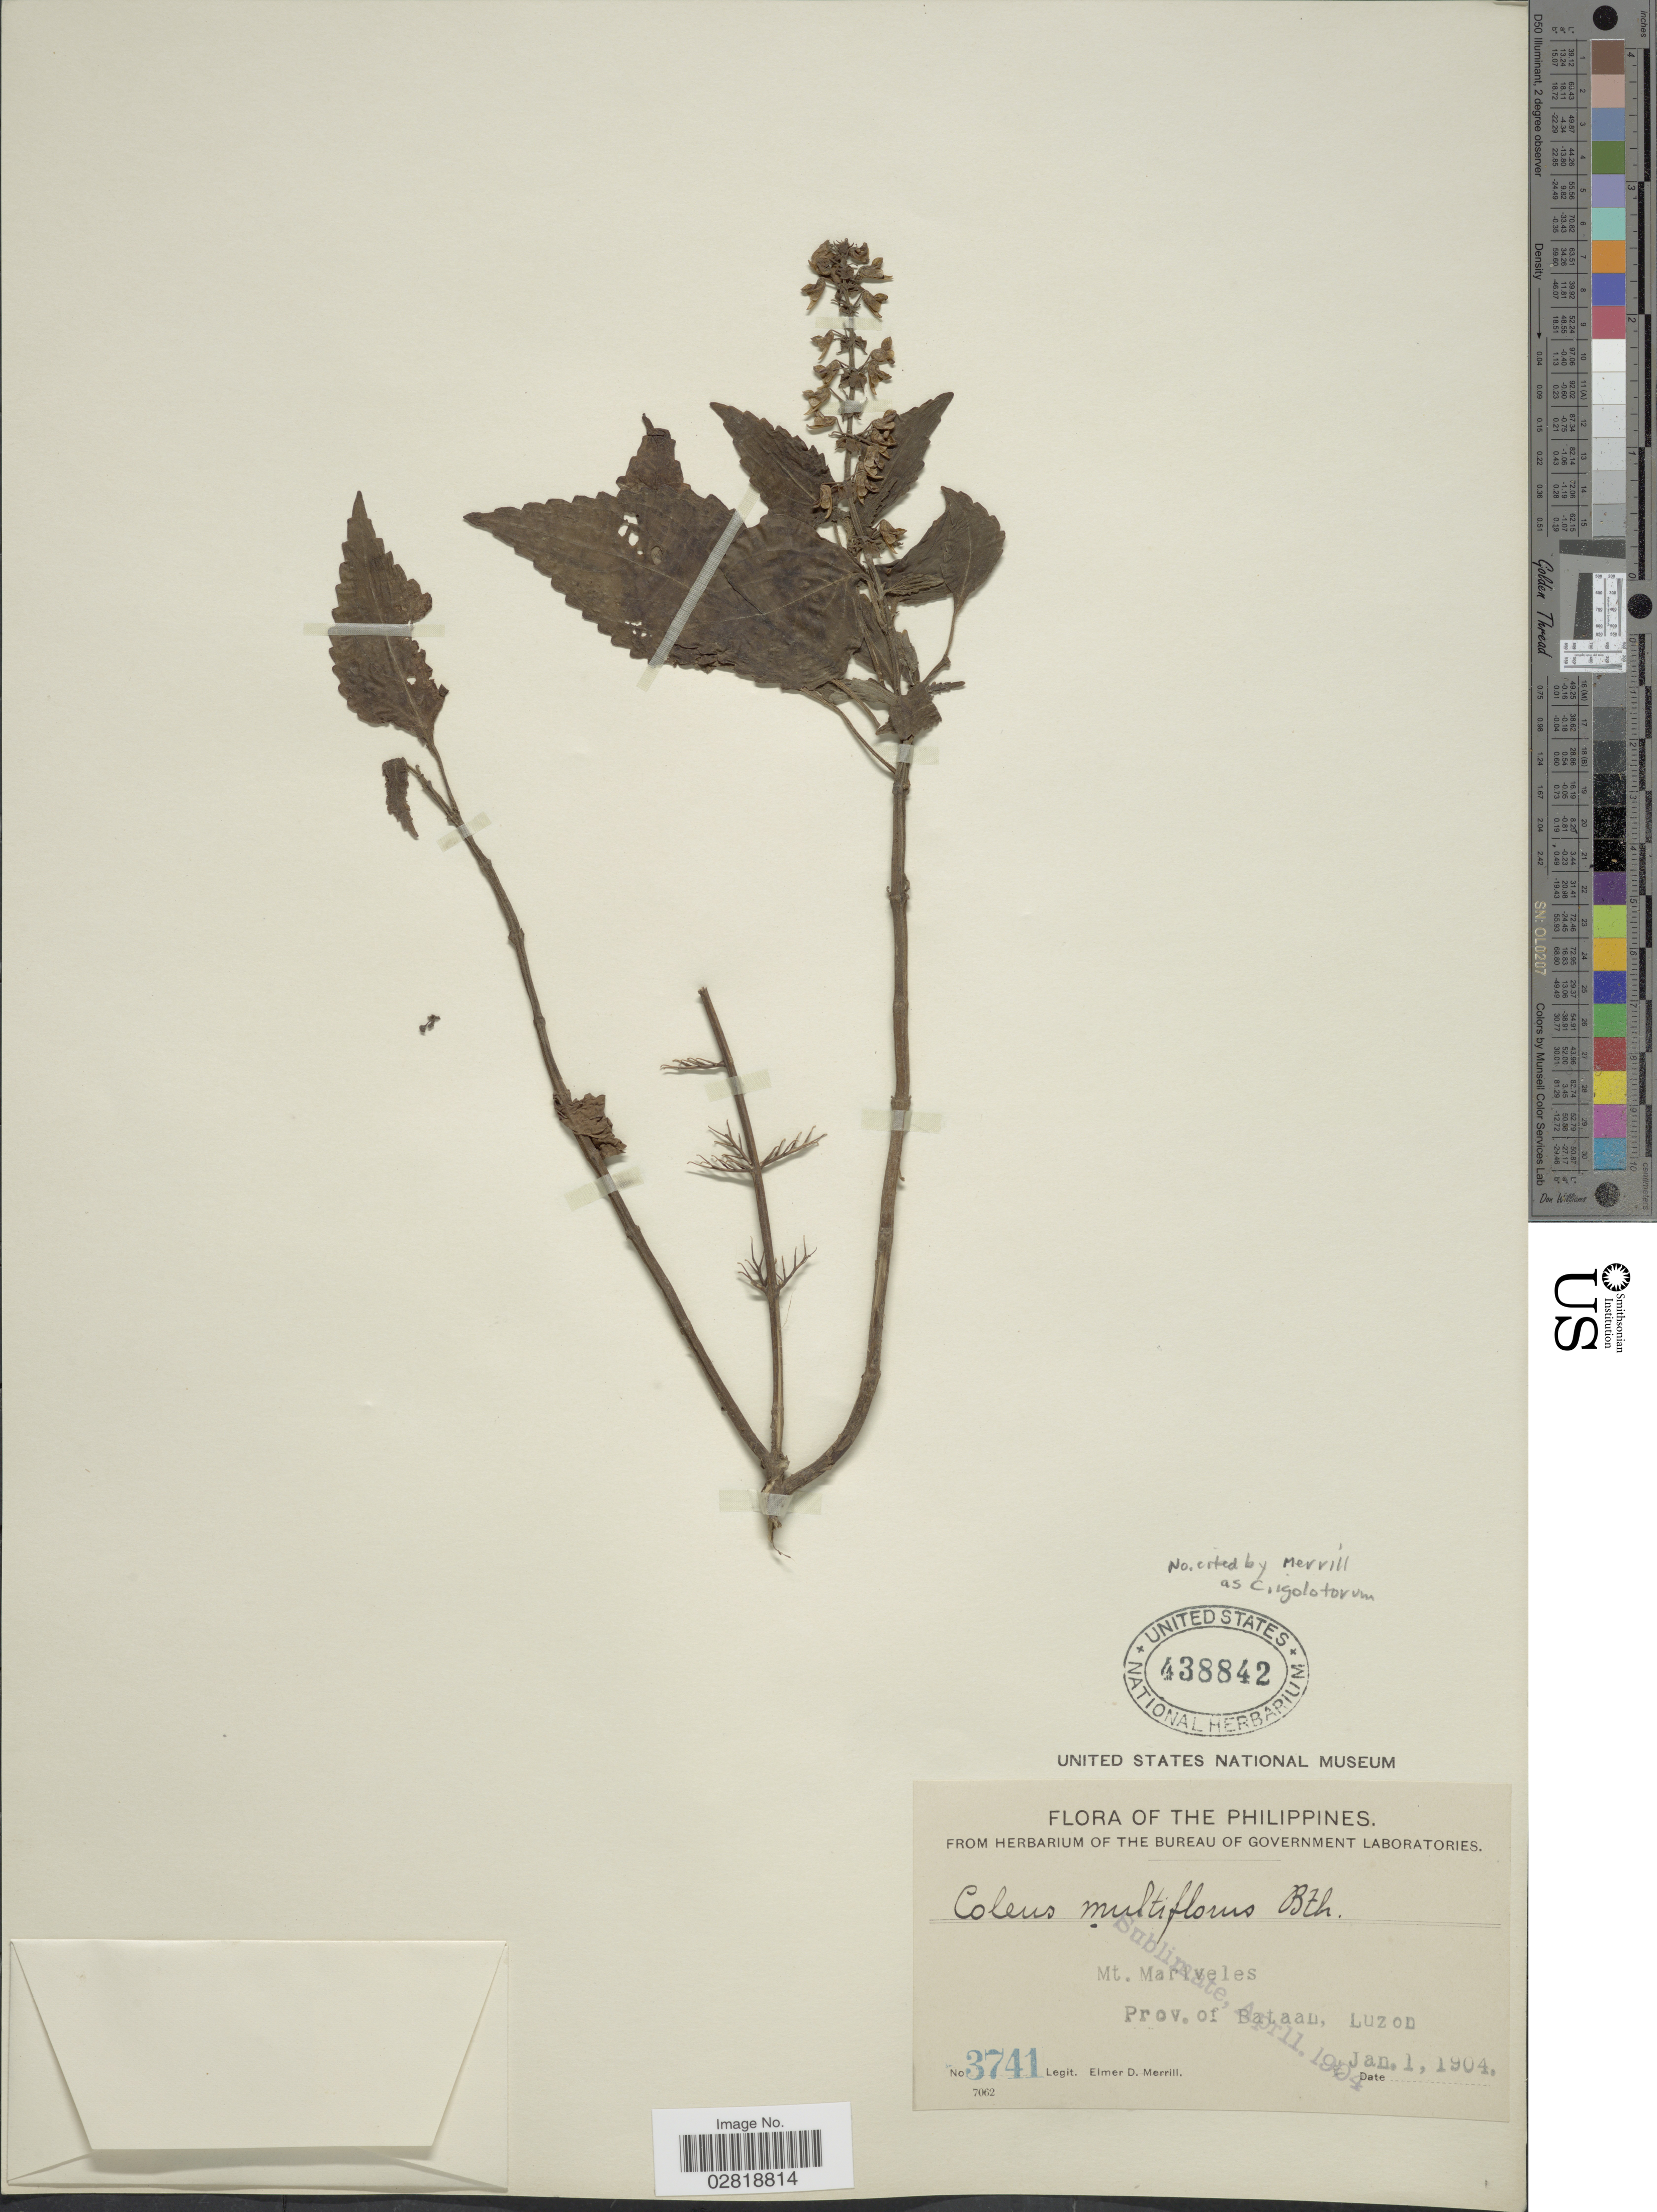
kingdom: Plantae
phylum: Tracheophyta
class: Magnoliopsida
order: Lamiales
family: Lamiaceae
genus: Plectranthus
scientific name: Plectranthus scutellarioides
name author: (L.) R. Br.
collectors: E. D. Merrill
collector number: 3741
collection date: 1904-01-01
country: Philippines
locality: Mt. Mariveles. Prov. of Bataan, Luzon.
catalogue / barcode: US 438842